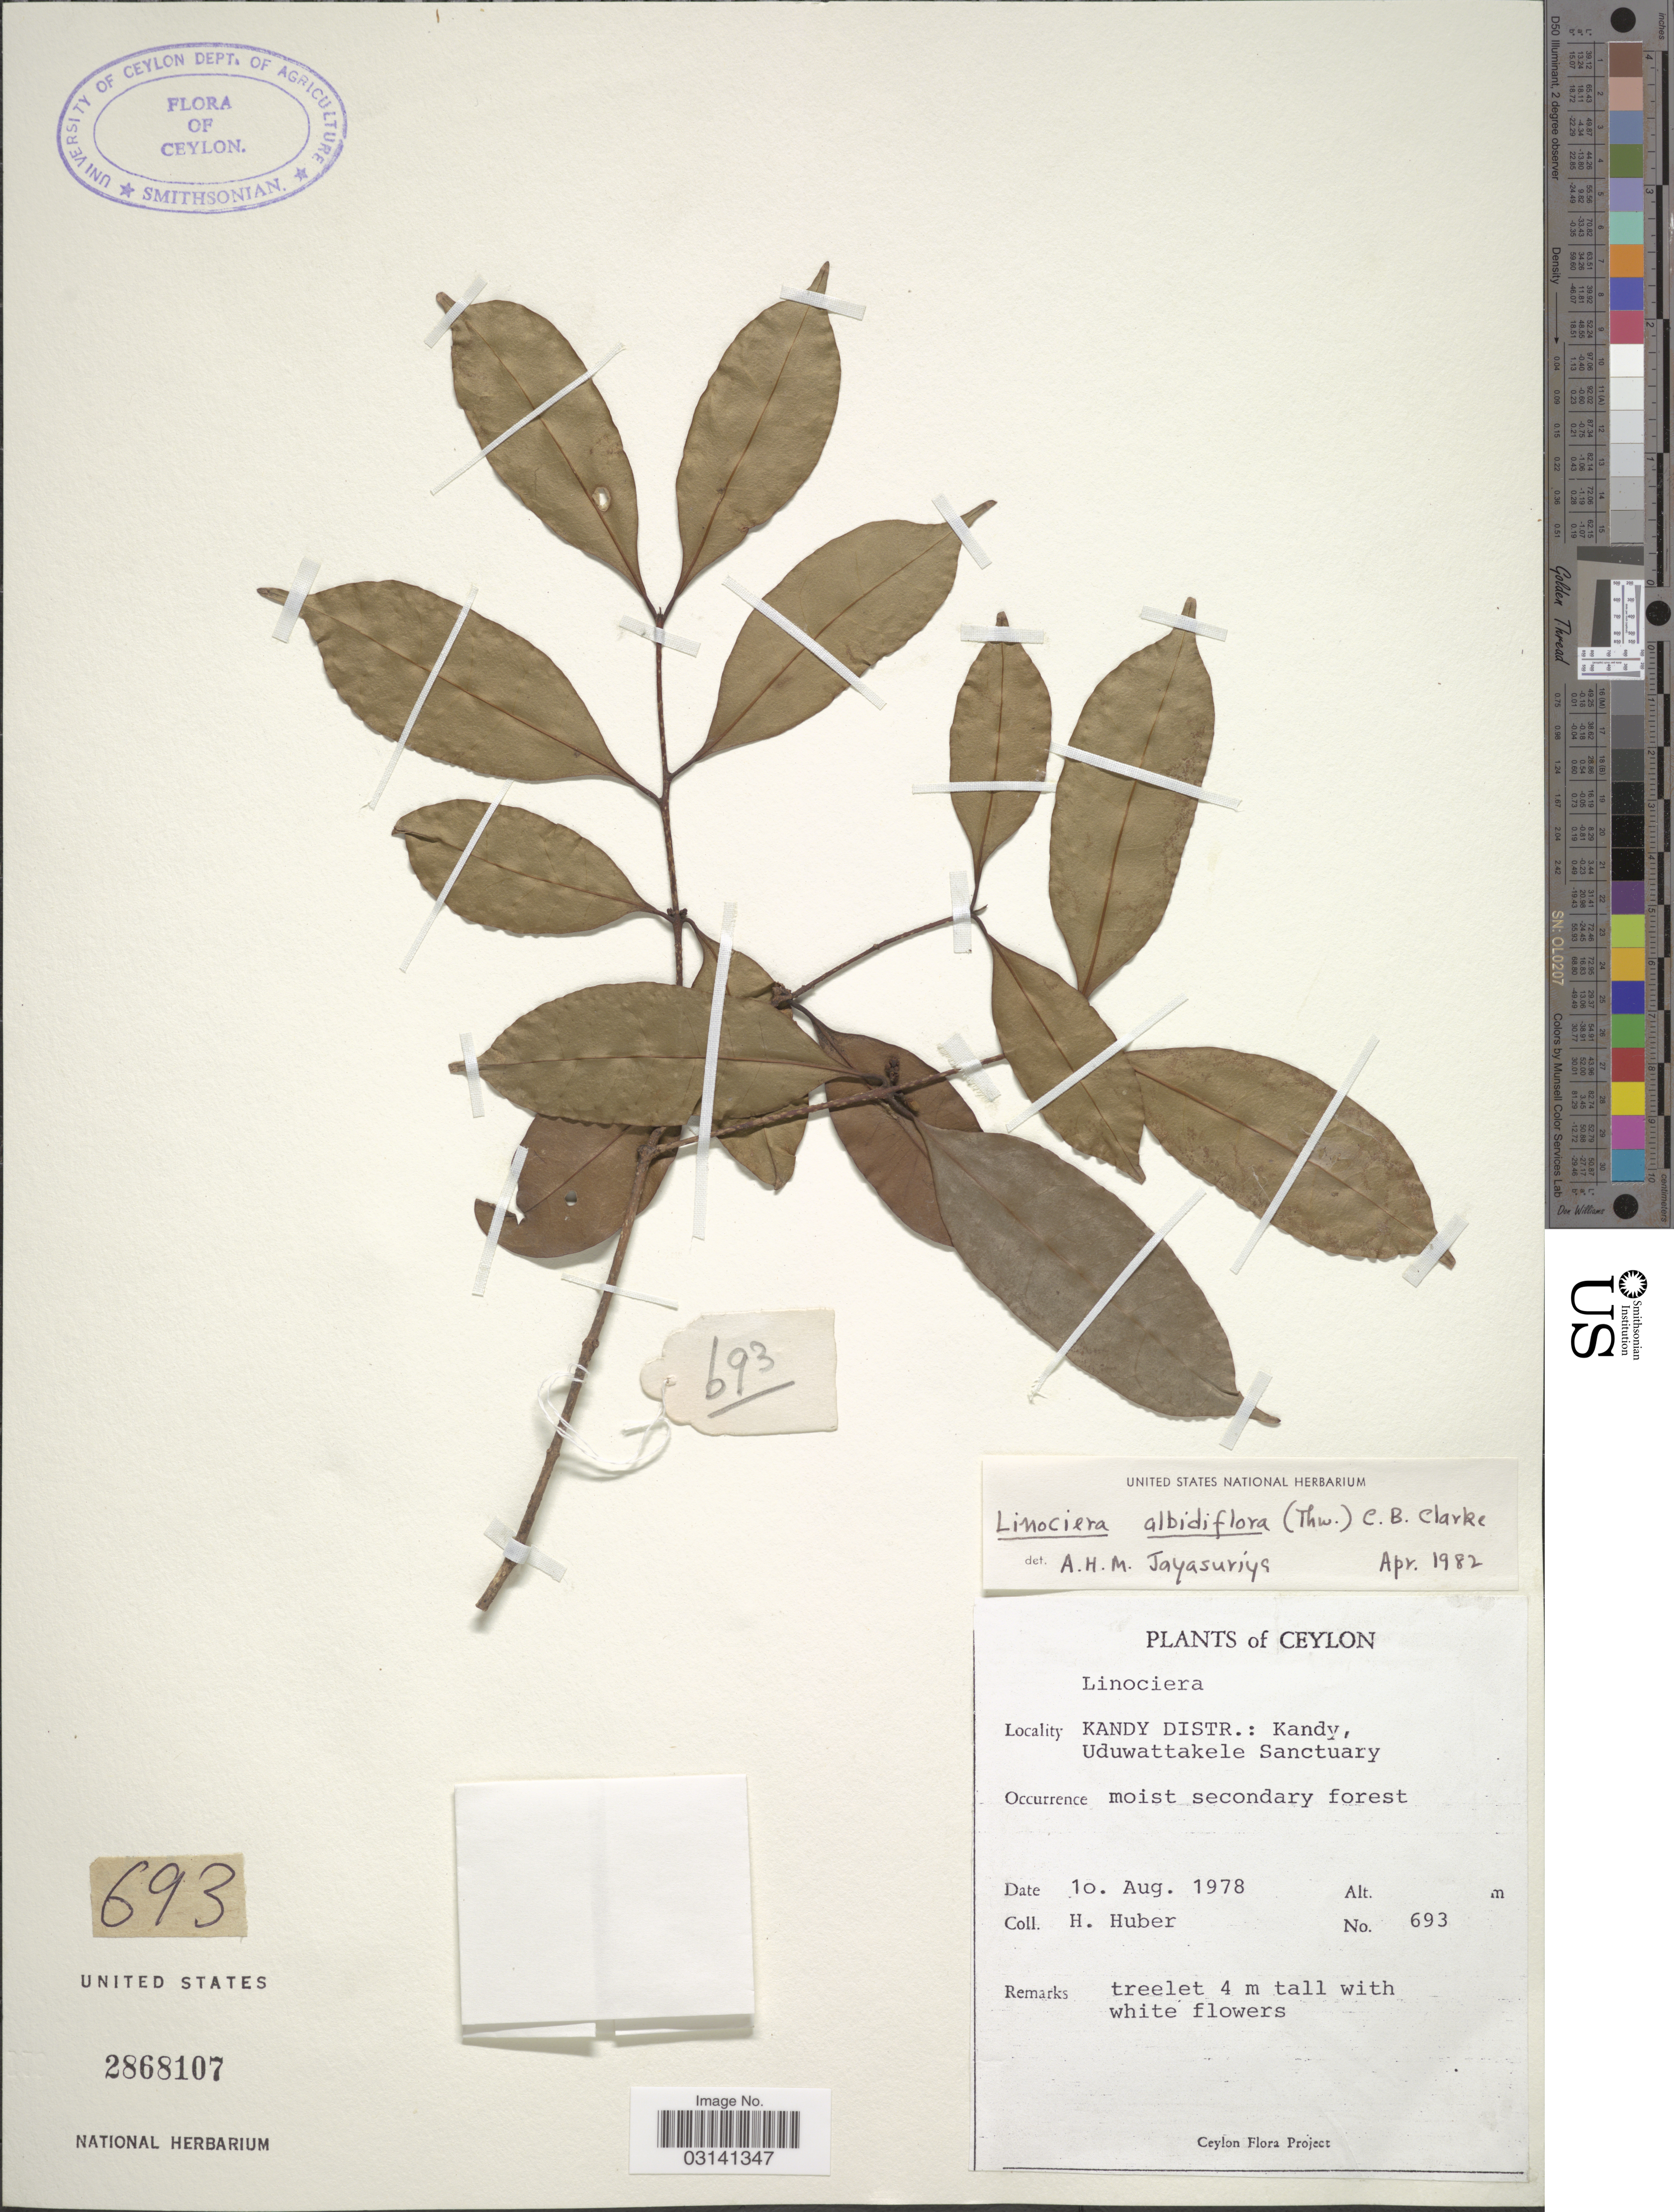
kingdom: Plantae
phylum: Tracheophyta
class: Magnoliopsida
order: Lamiales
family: Oleaceae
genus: Chionanthus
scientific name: Chionanthus albidiflorus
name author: Thwaites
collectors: H. Huber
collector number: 693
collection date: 1978-08-10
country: Sri Lanka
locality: Ceylon, Kandy Distr.: Kandy, Uduwattakele Sanctuary.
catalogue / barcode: US 2868107